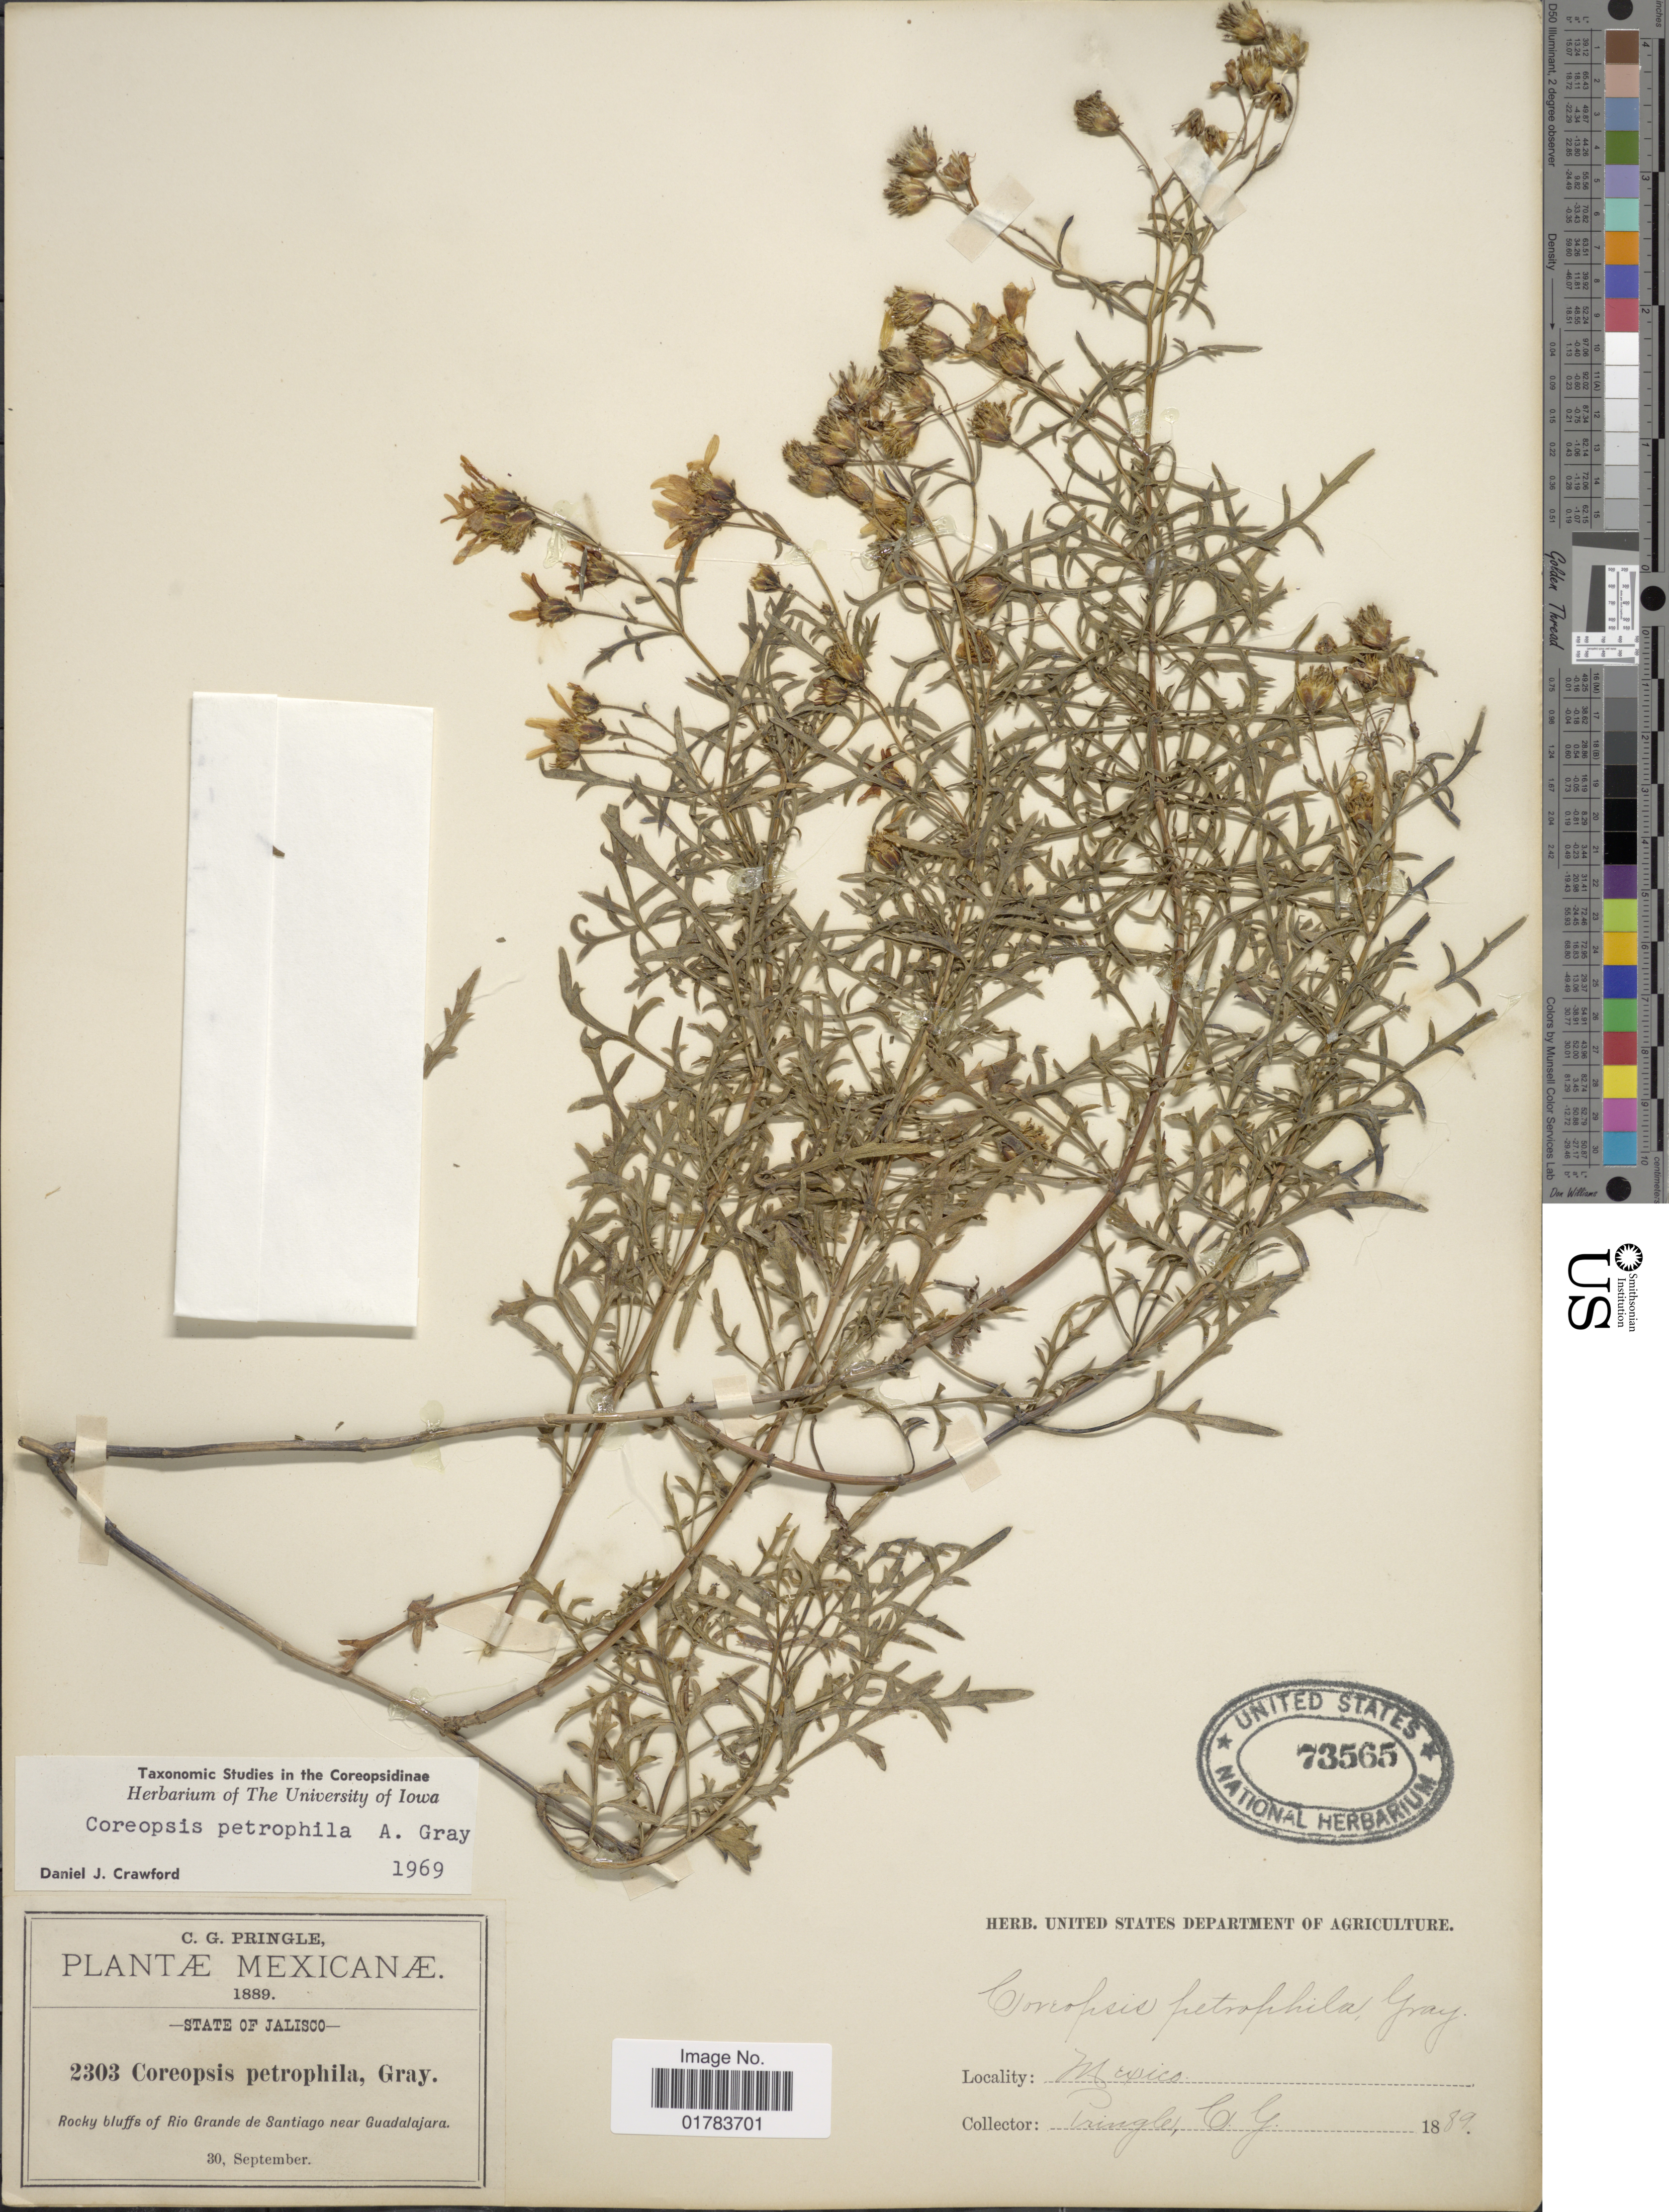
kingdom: Plantae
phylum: Tracheophyta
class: Magnoliopsida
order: Asterales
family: Asteraceae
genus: Coreopsis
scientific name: Coreopsis petrophila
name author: A. Gray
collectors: C. G. Pringle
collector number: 2303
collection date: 1889-09-30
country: Mexico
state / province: Jalisco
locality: Rocky bluffs of Rio Grande de Santiago near Guadalajara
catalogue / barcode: US 73565